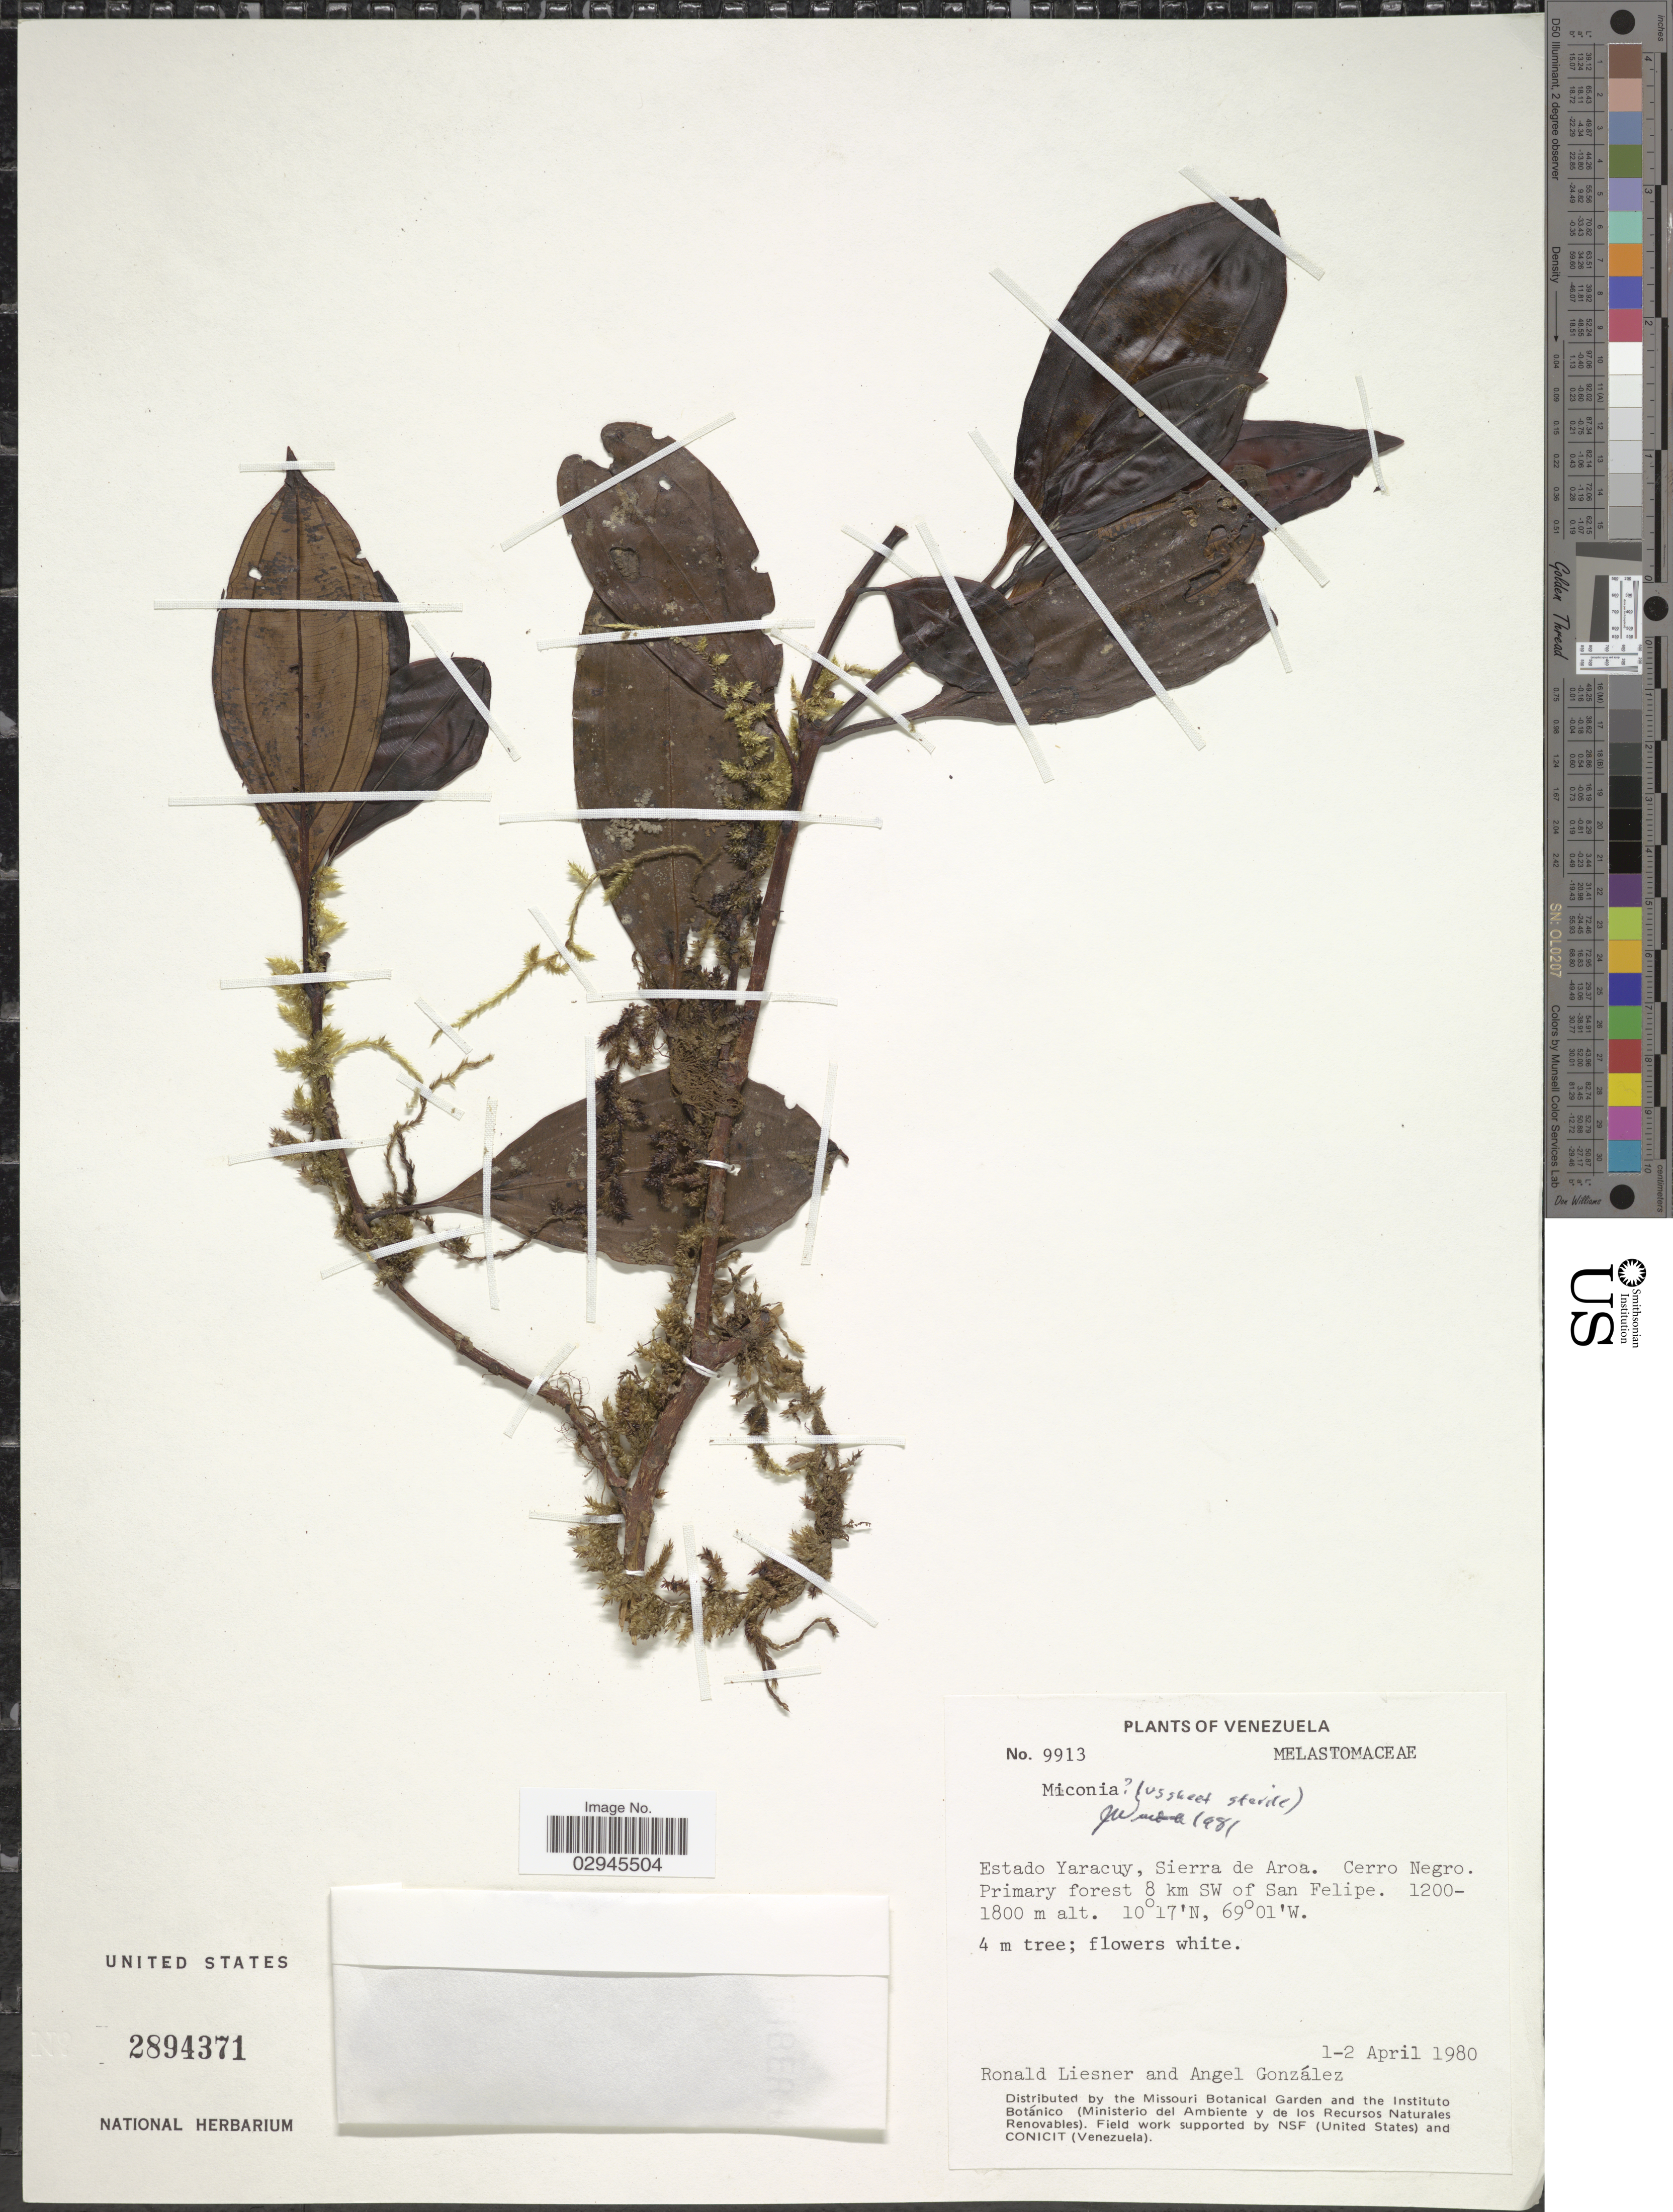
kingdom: Plantae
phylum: Tracheophyta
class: Magnoliopsida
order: Myrtales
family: Melastomataceae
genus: Miconia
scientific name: Miconia sp.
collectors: R. L. Liesner & A. C. González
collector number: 9913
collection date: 1980-04-01/1980-04-02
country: Venezuela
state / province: Yaracuy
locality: Sierra de Aroa. Cerro Negro. Primary forest 8 km SW of San Felipe.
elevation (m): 1200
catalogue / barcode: US 2894371